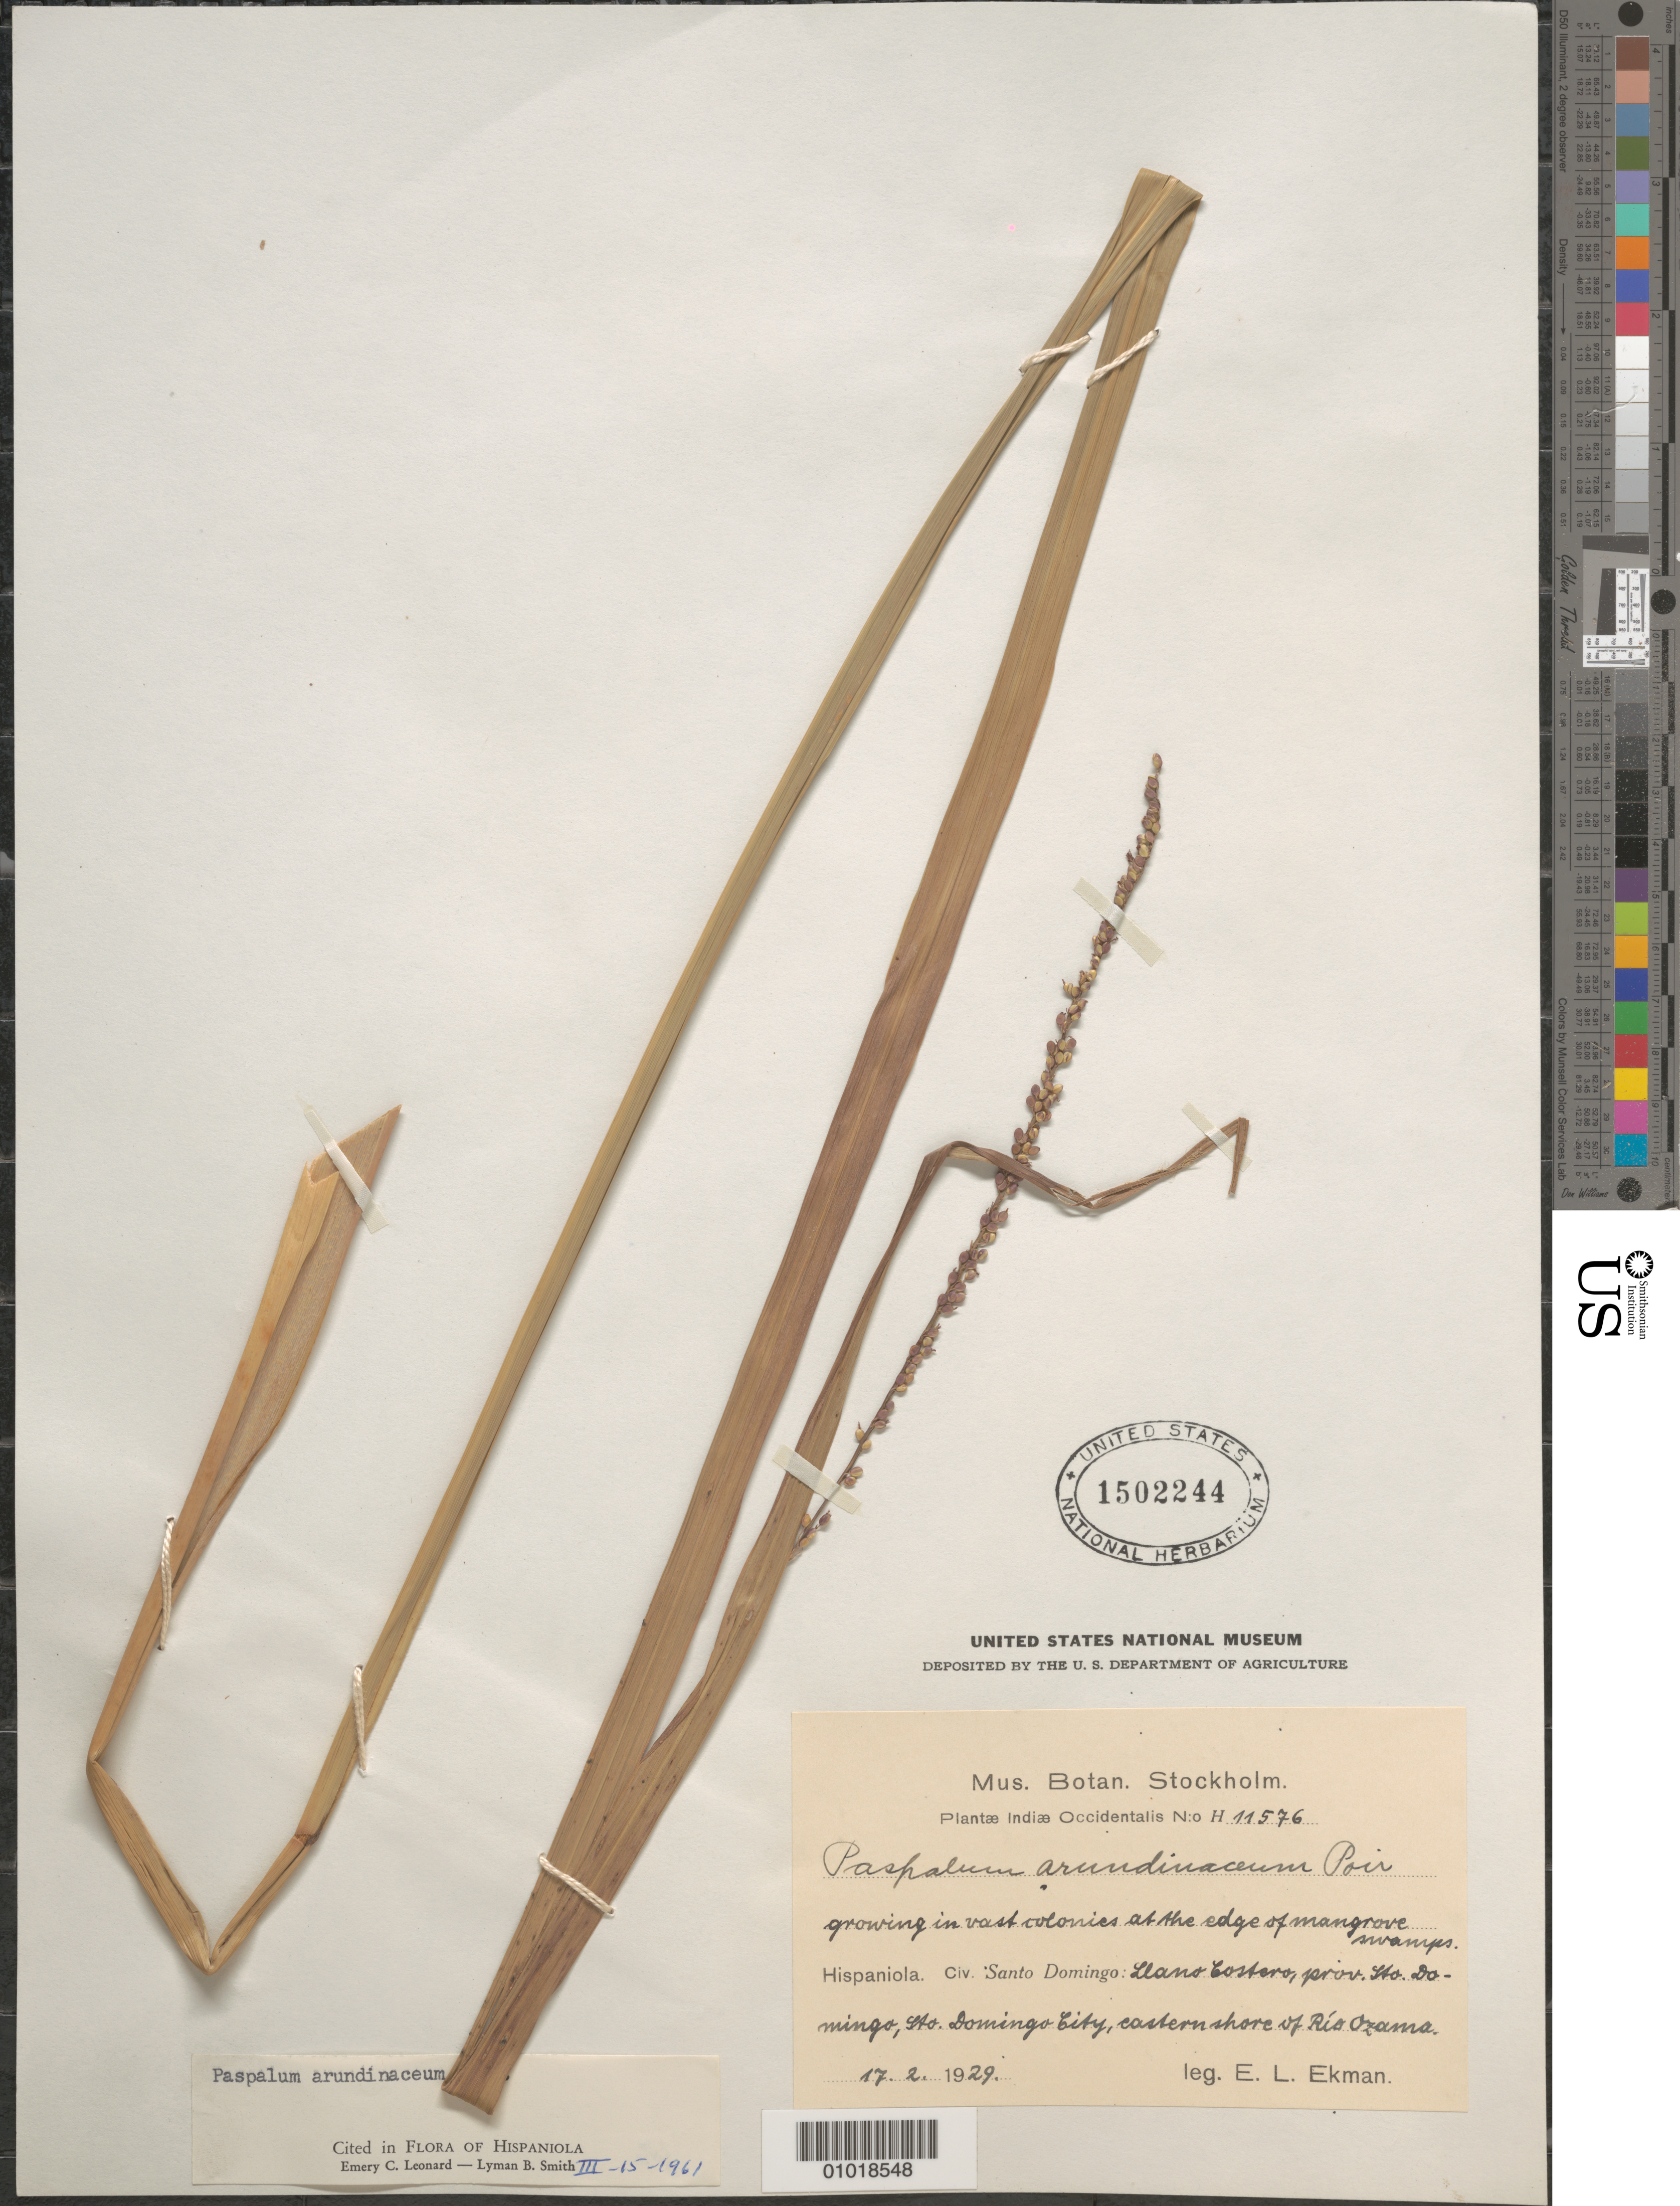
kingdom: Plantae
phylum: Tracheophyta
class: Liliopsida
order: Poales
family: Poaceae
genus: Paspalum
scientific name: Paspalum arundinaceum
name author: Poir.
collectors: E. L. Ekman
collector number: H 11576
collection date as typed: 17 Feb 1929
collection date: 1929-02-17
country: Dominican Republic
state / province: Distrito Nacional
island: Hispaniola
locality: Llano Costero, Santo Domingo City, eastern shore of Rio Ozamo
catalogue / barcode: US 1502244